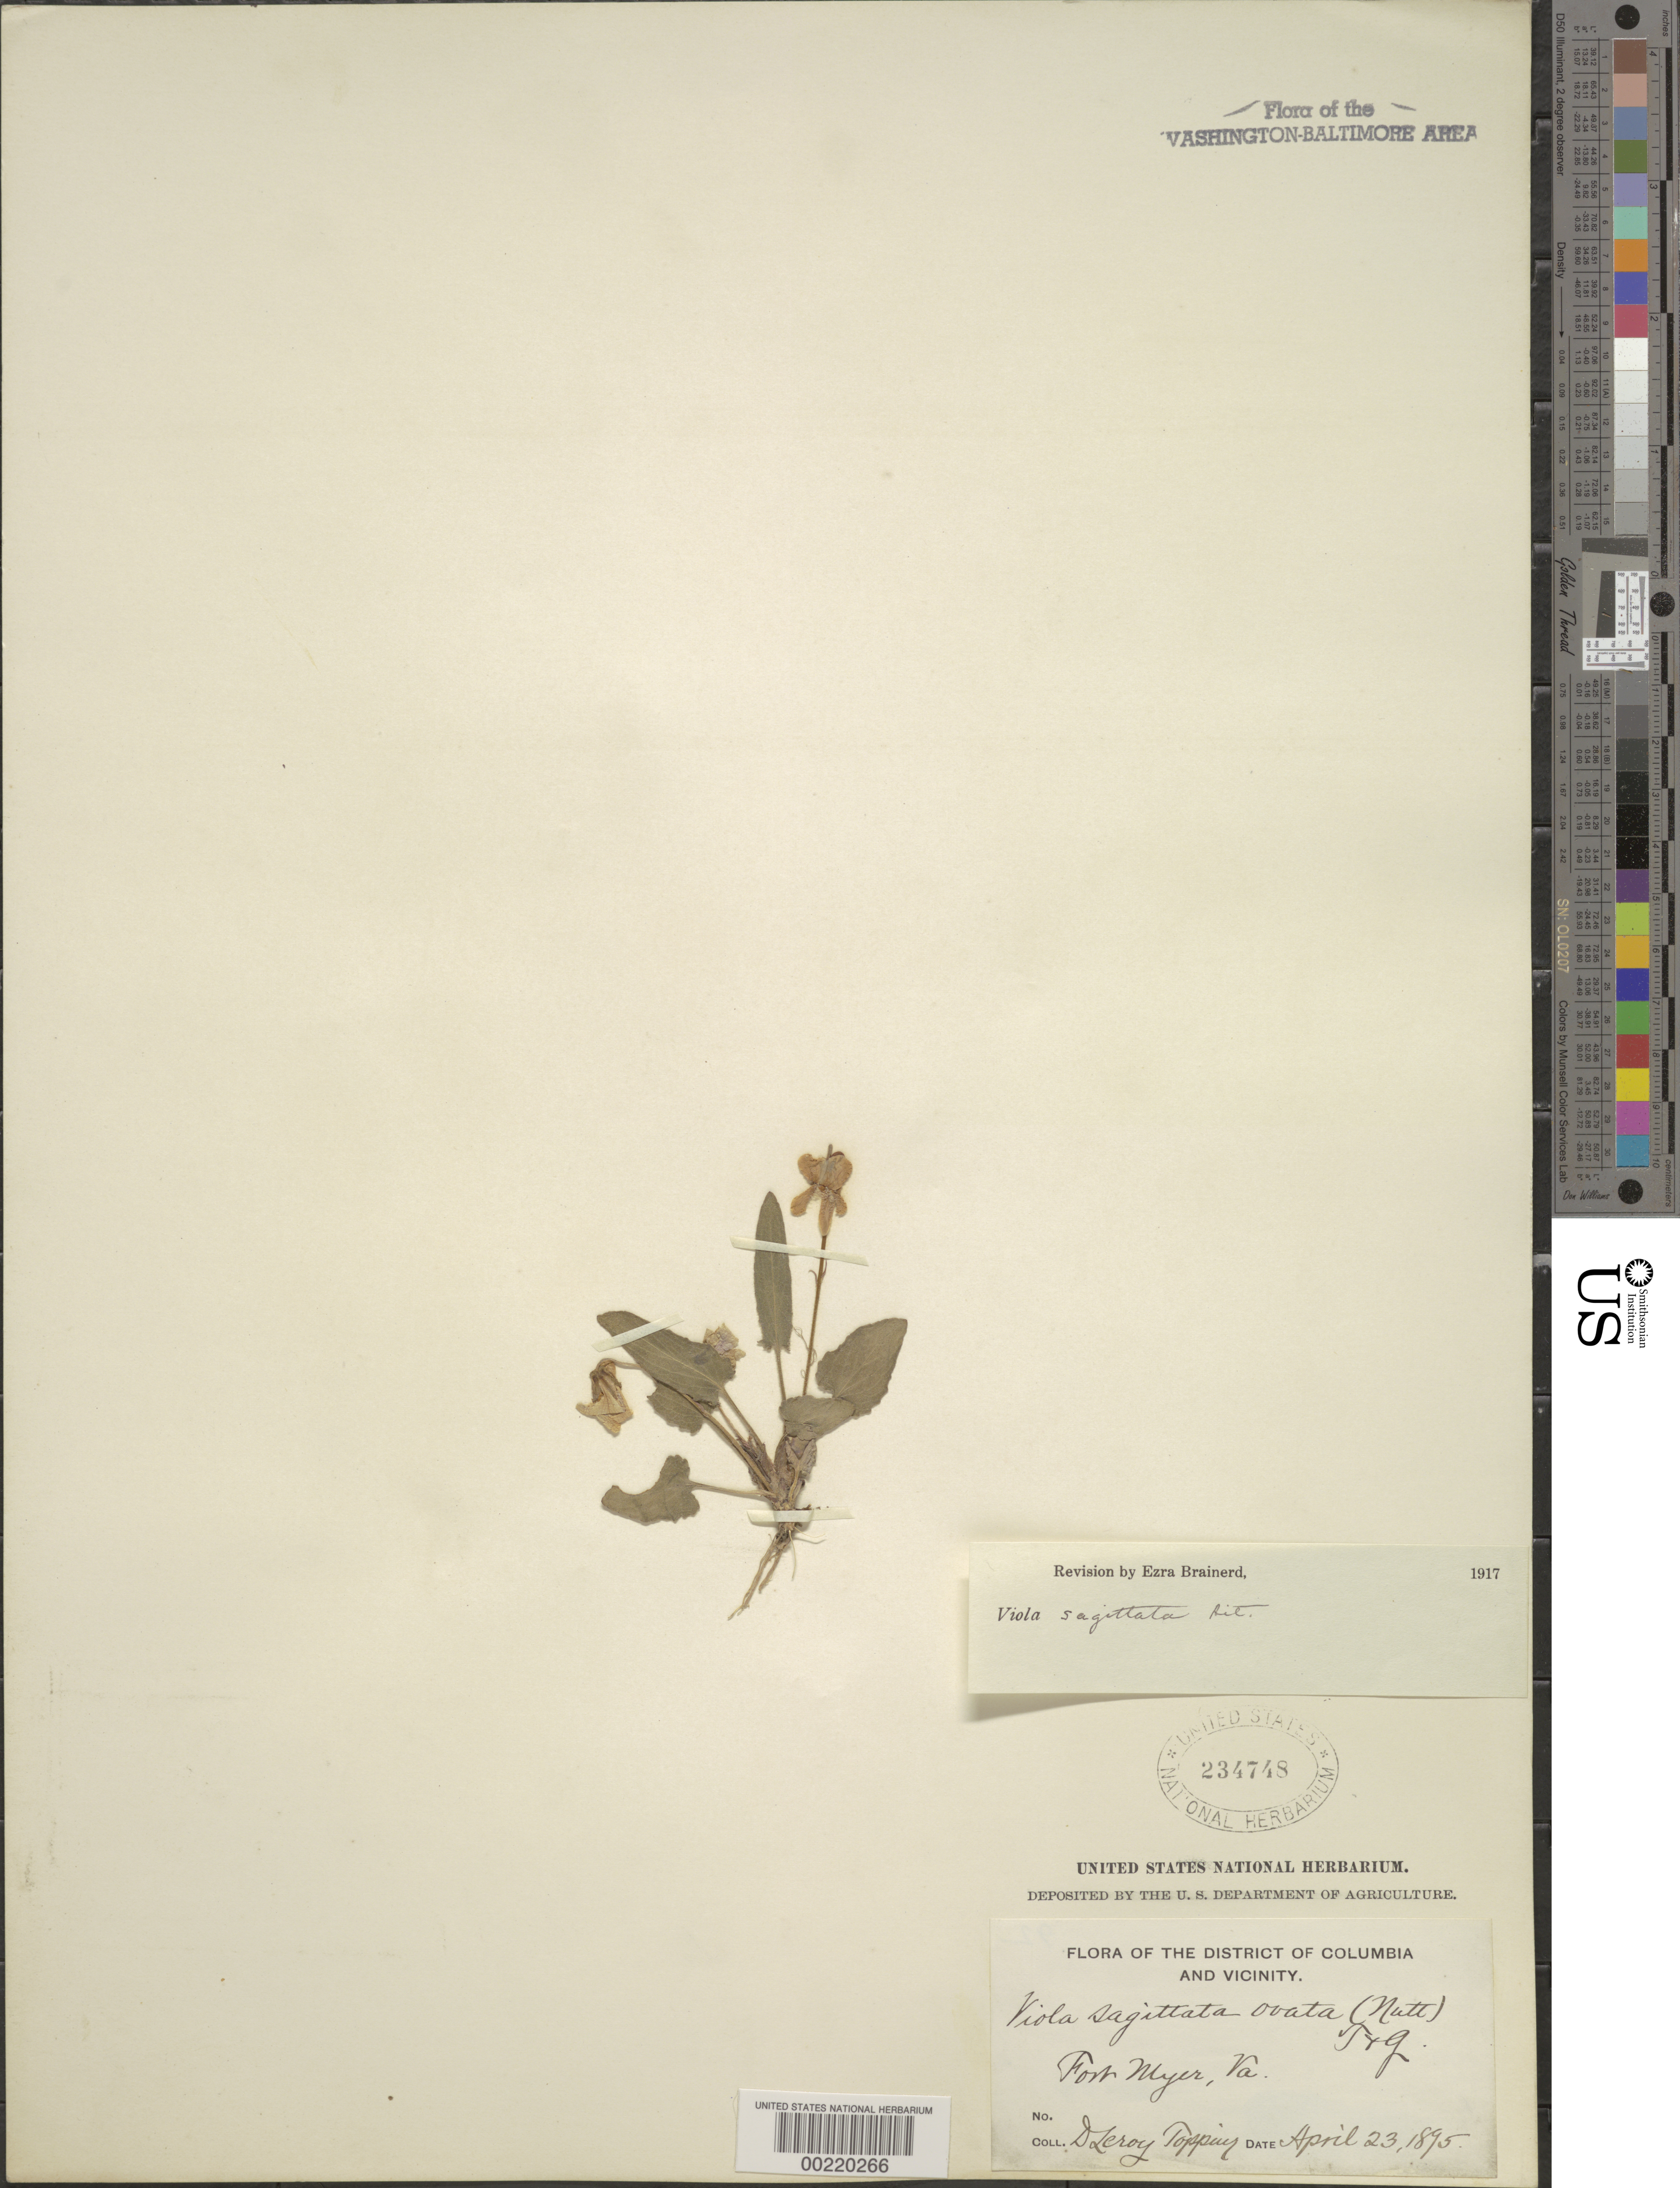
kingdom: Plantae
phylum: Tracheophyta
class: Magnoliopsida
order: Malpighiales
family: Violaceae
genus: Viola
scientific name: Viola sagittata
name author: Aiton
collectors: D. L. Topping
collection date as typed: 23 Apr 1895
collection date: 1895-04-23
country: United States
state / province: Virginia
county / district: Arlington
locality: Fort Myers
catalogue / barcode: US 234748